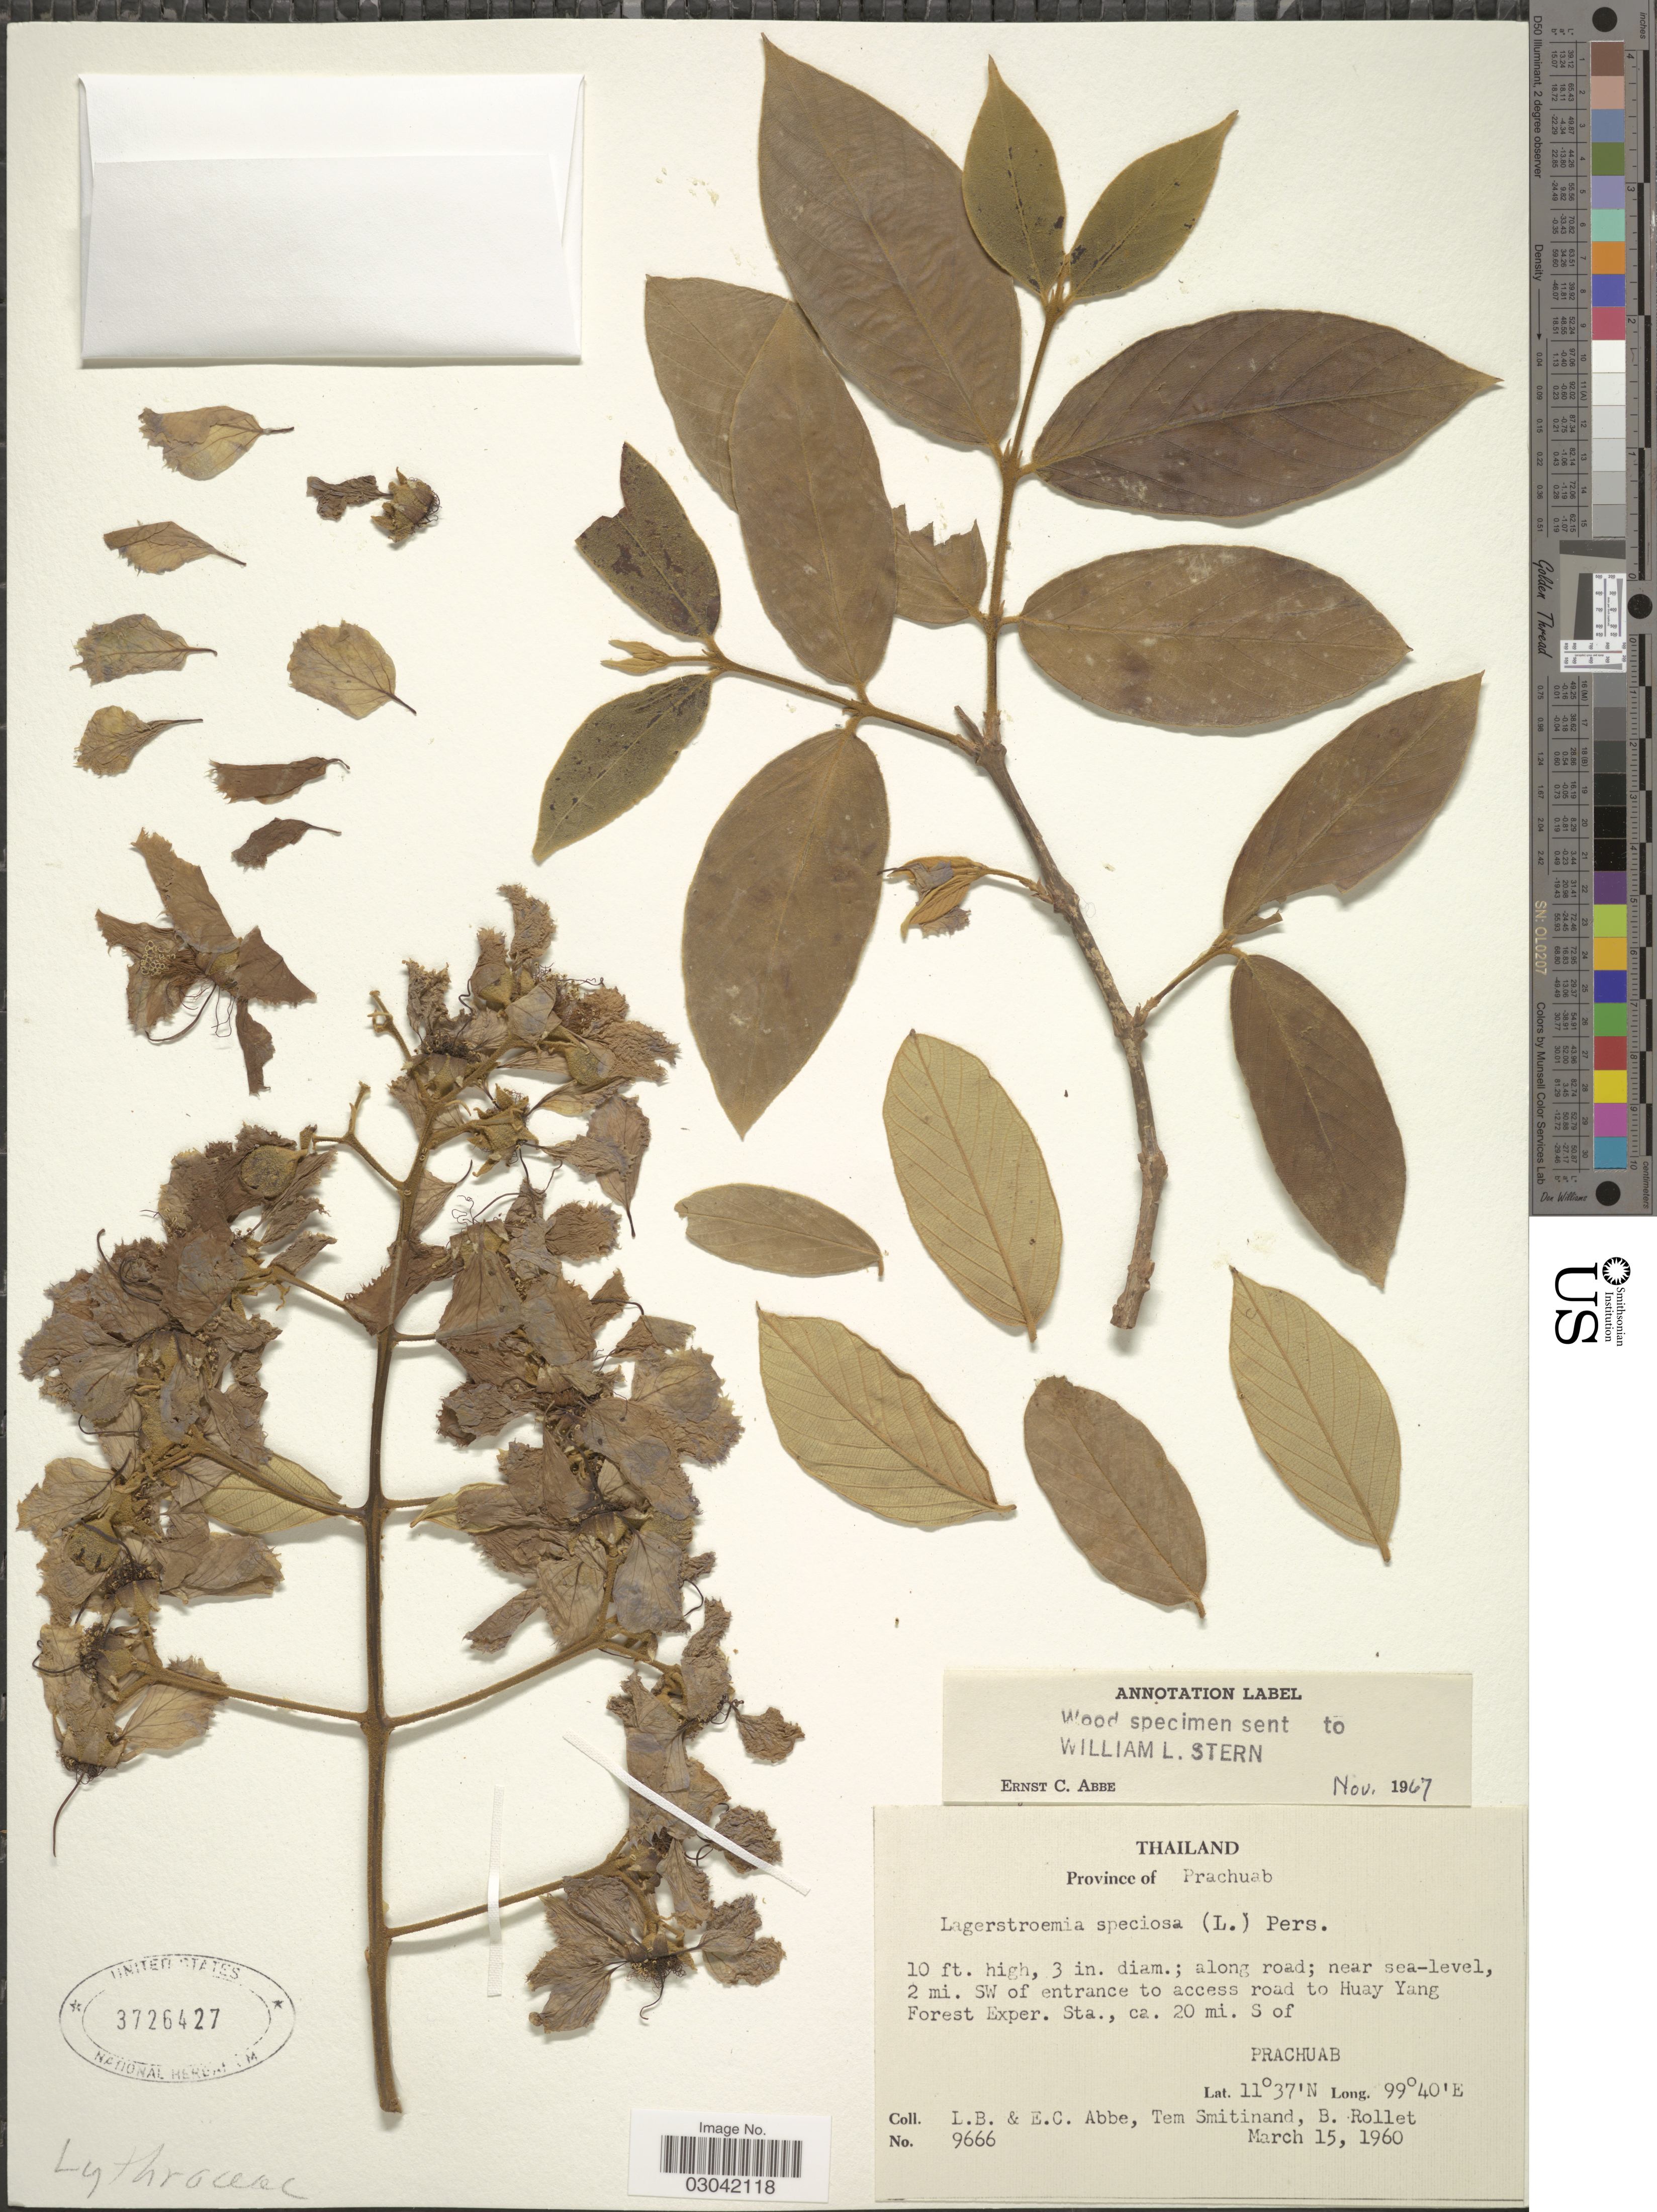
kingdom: Plantae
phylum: Tracheophyta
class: Magnoliopsida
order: Myrtales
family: Lythraceae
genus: Lagerstroemia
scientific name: Lagerstroemia speciosa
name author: (L.) Pers.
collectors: L. B. Abbe, E. C. Abbe, T. Smitinand & B. Rollet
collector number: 9666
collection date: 1960-03-15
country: Thailand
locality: Province of Prachuab. 2 mi. SW of entrance to access road to Huay Yang Forest Exper. Sta., ca. 20 mi. S of Prachuab.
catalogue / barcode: US 3726427